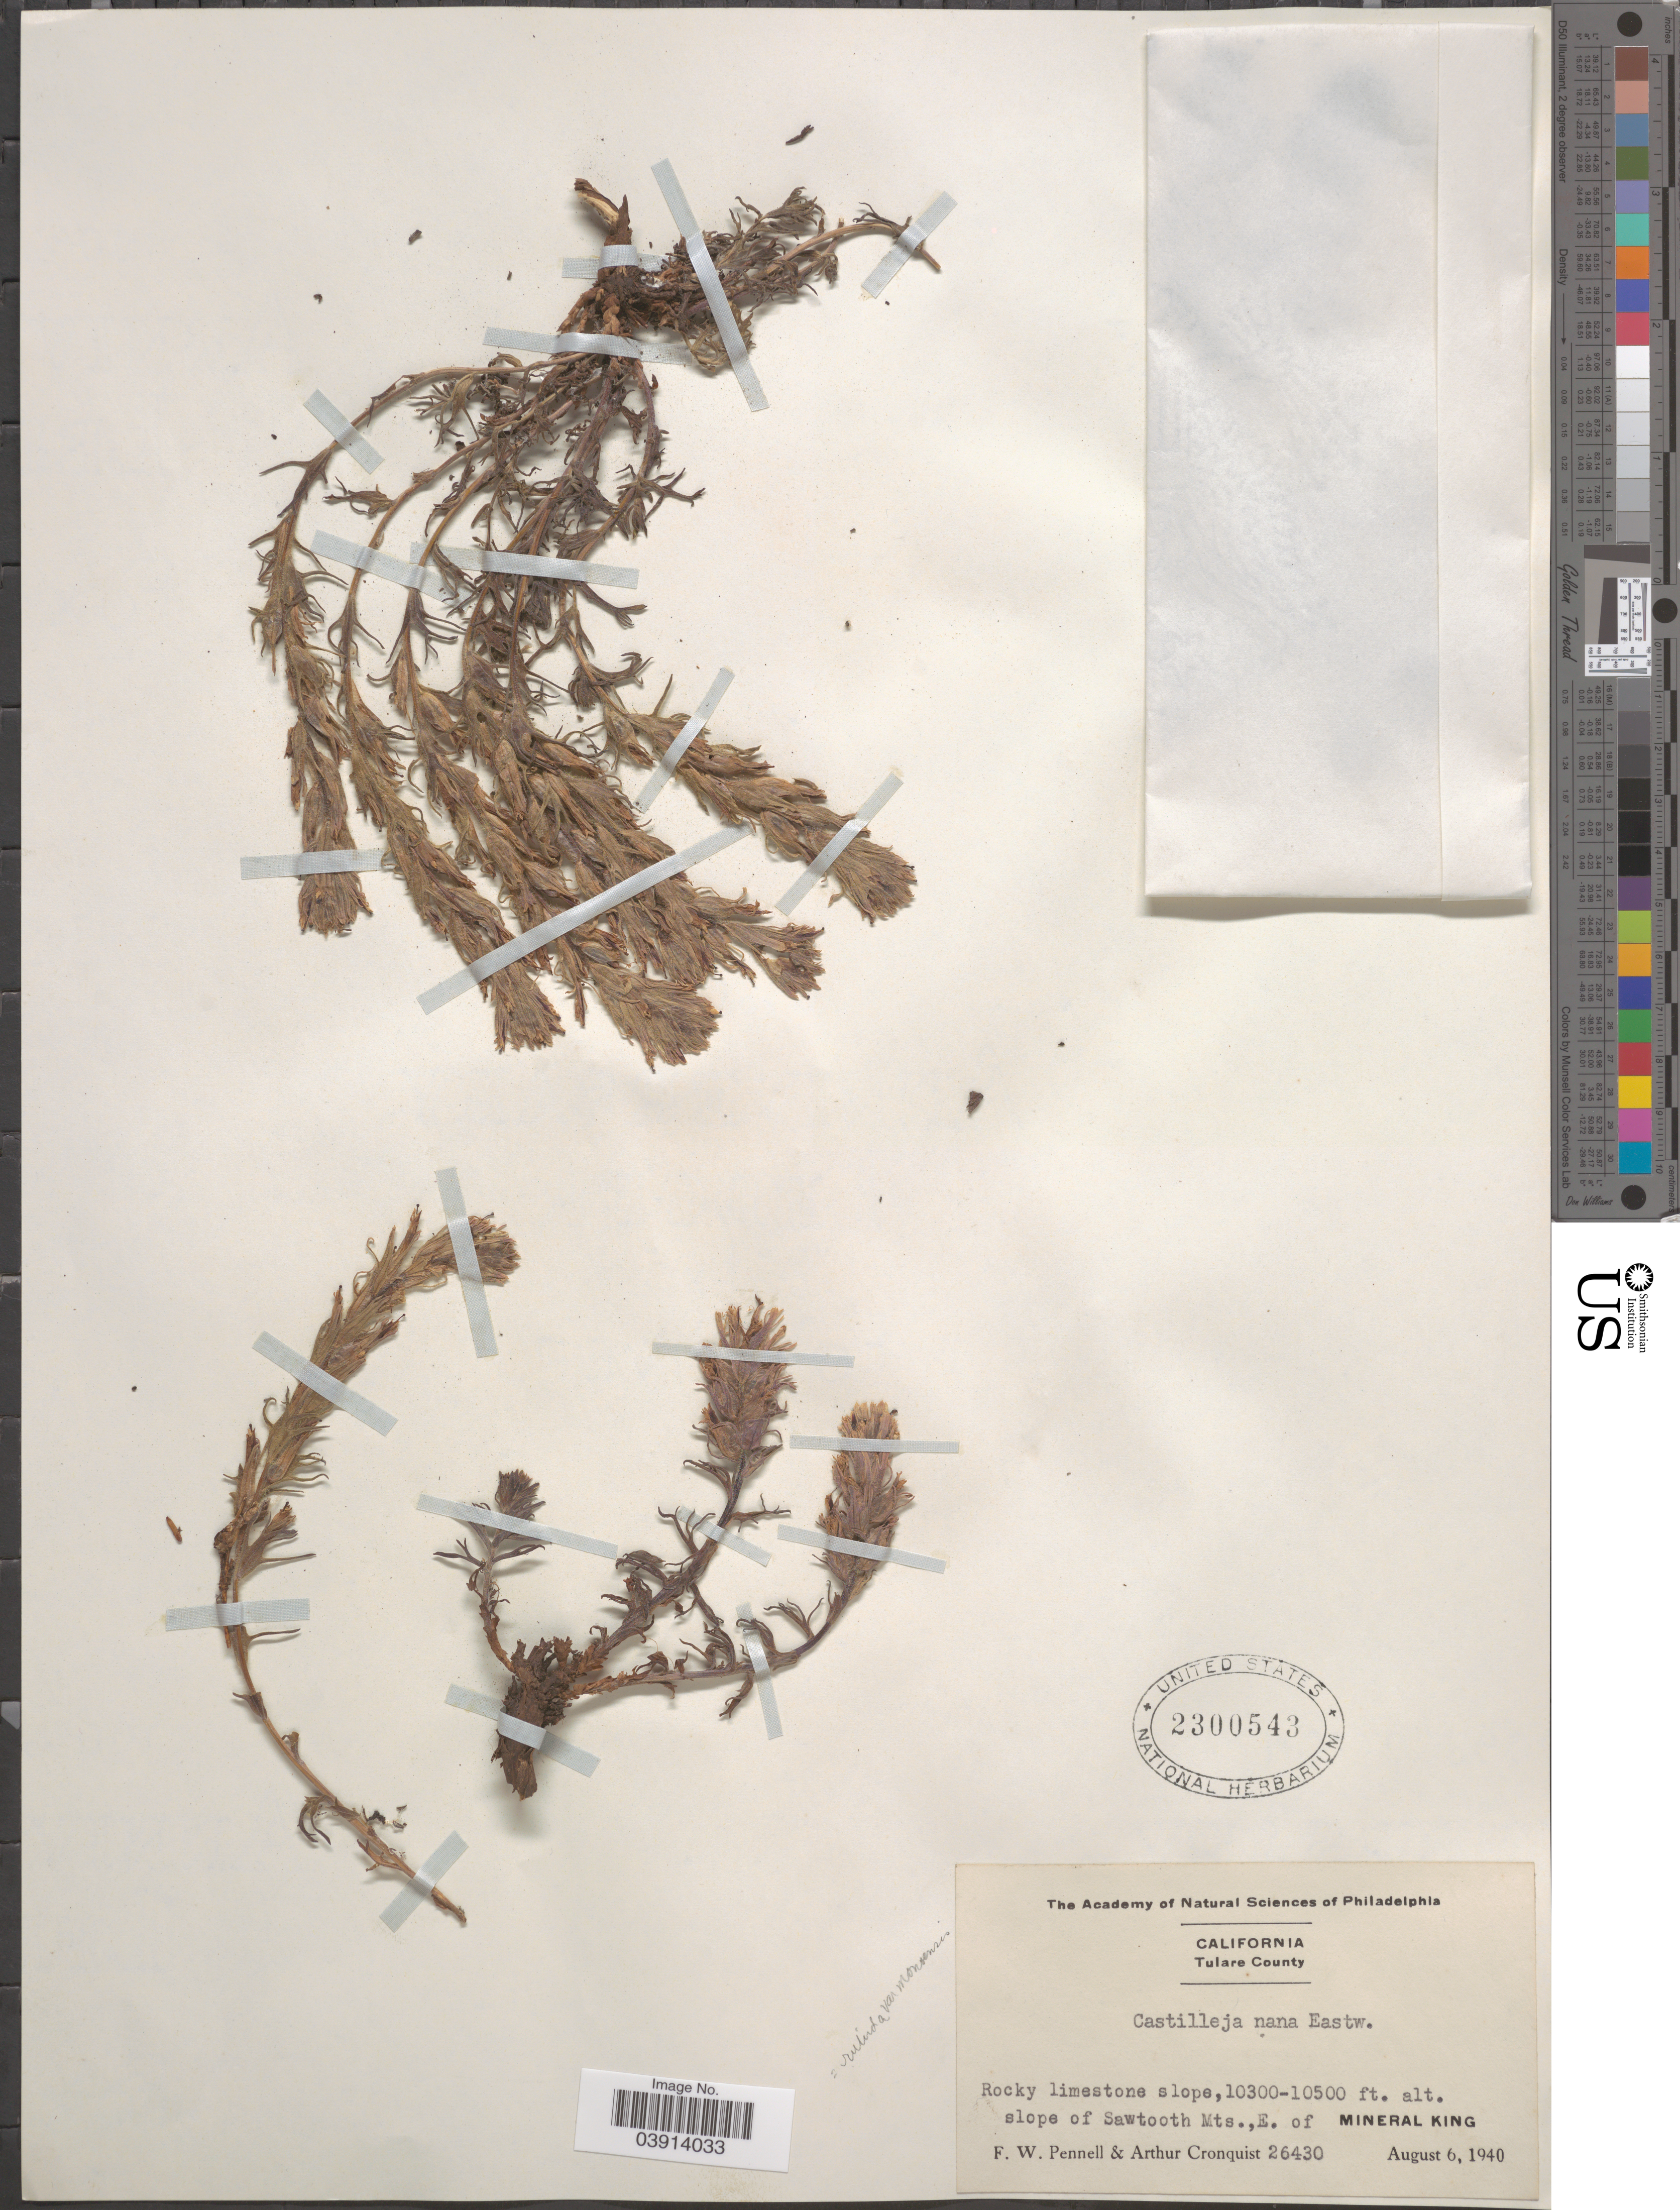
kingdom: Plantae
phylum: Tracheophyta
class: Magnoliopsida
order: Lamiales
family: Orobanchaceae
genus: Castilleja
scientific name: Castilleja rubida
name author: Piper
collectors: F. W. Pennell & A. J. Cronquist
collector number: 26430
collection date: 1940-08-06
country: United States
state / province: California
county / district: Tulare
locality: Tulare County. Slope of Sawtooth Mts., E. of Mineral King.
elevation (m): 3139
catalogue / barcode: US 2300543